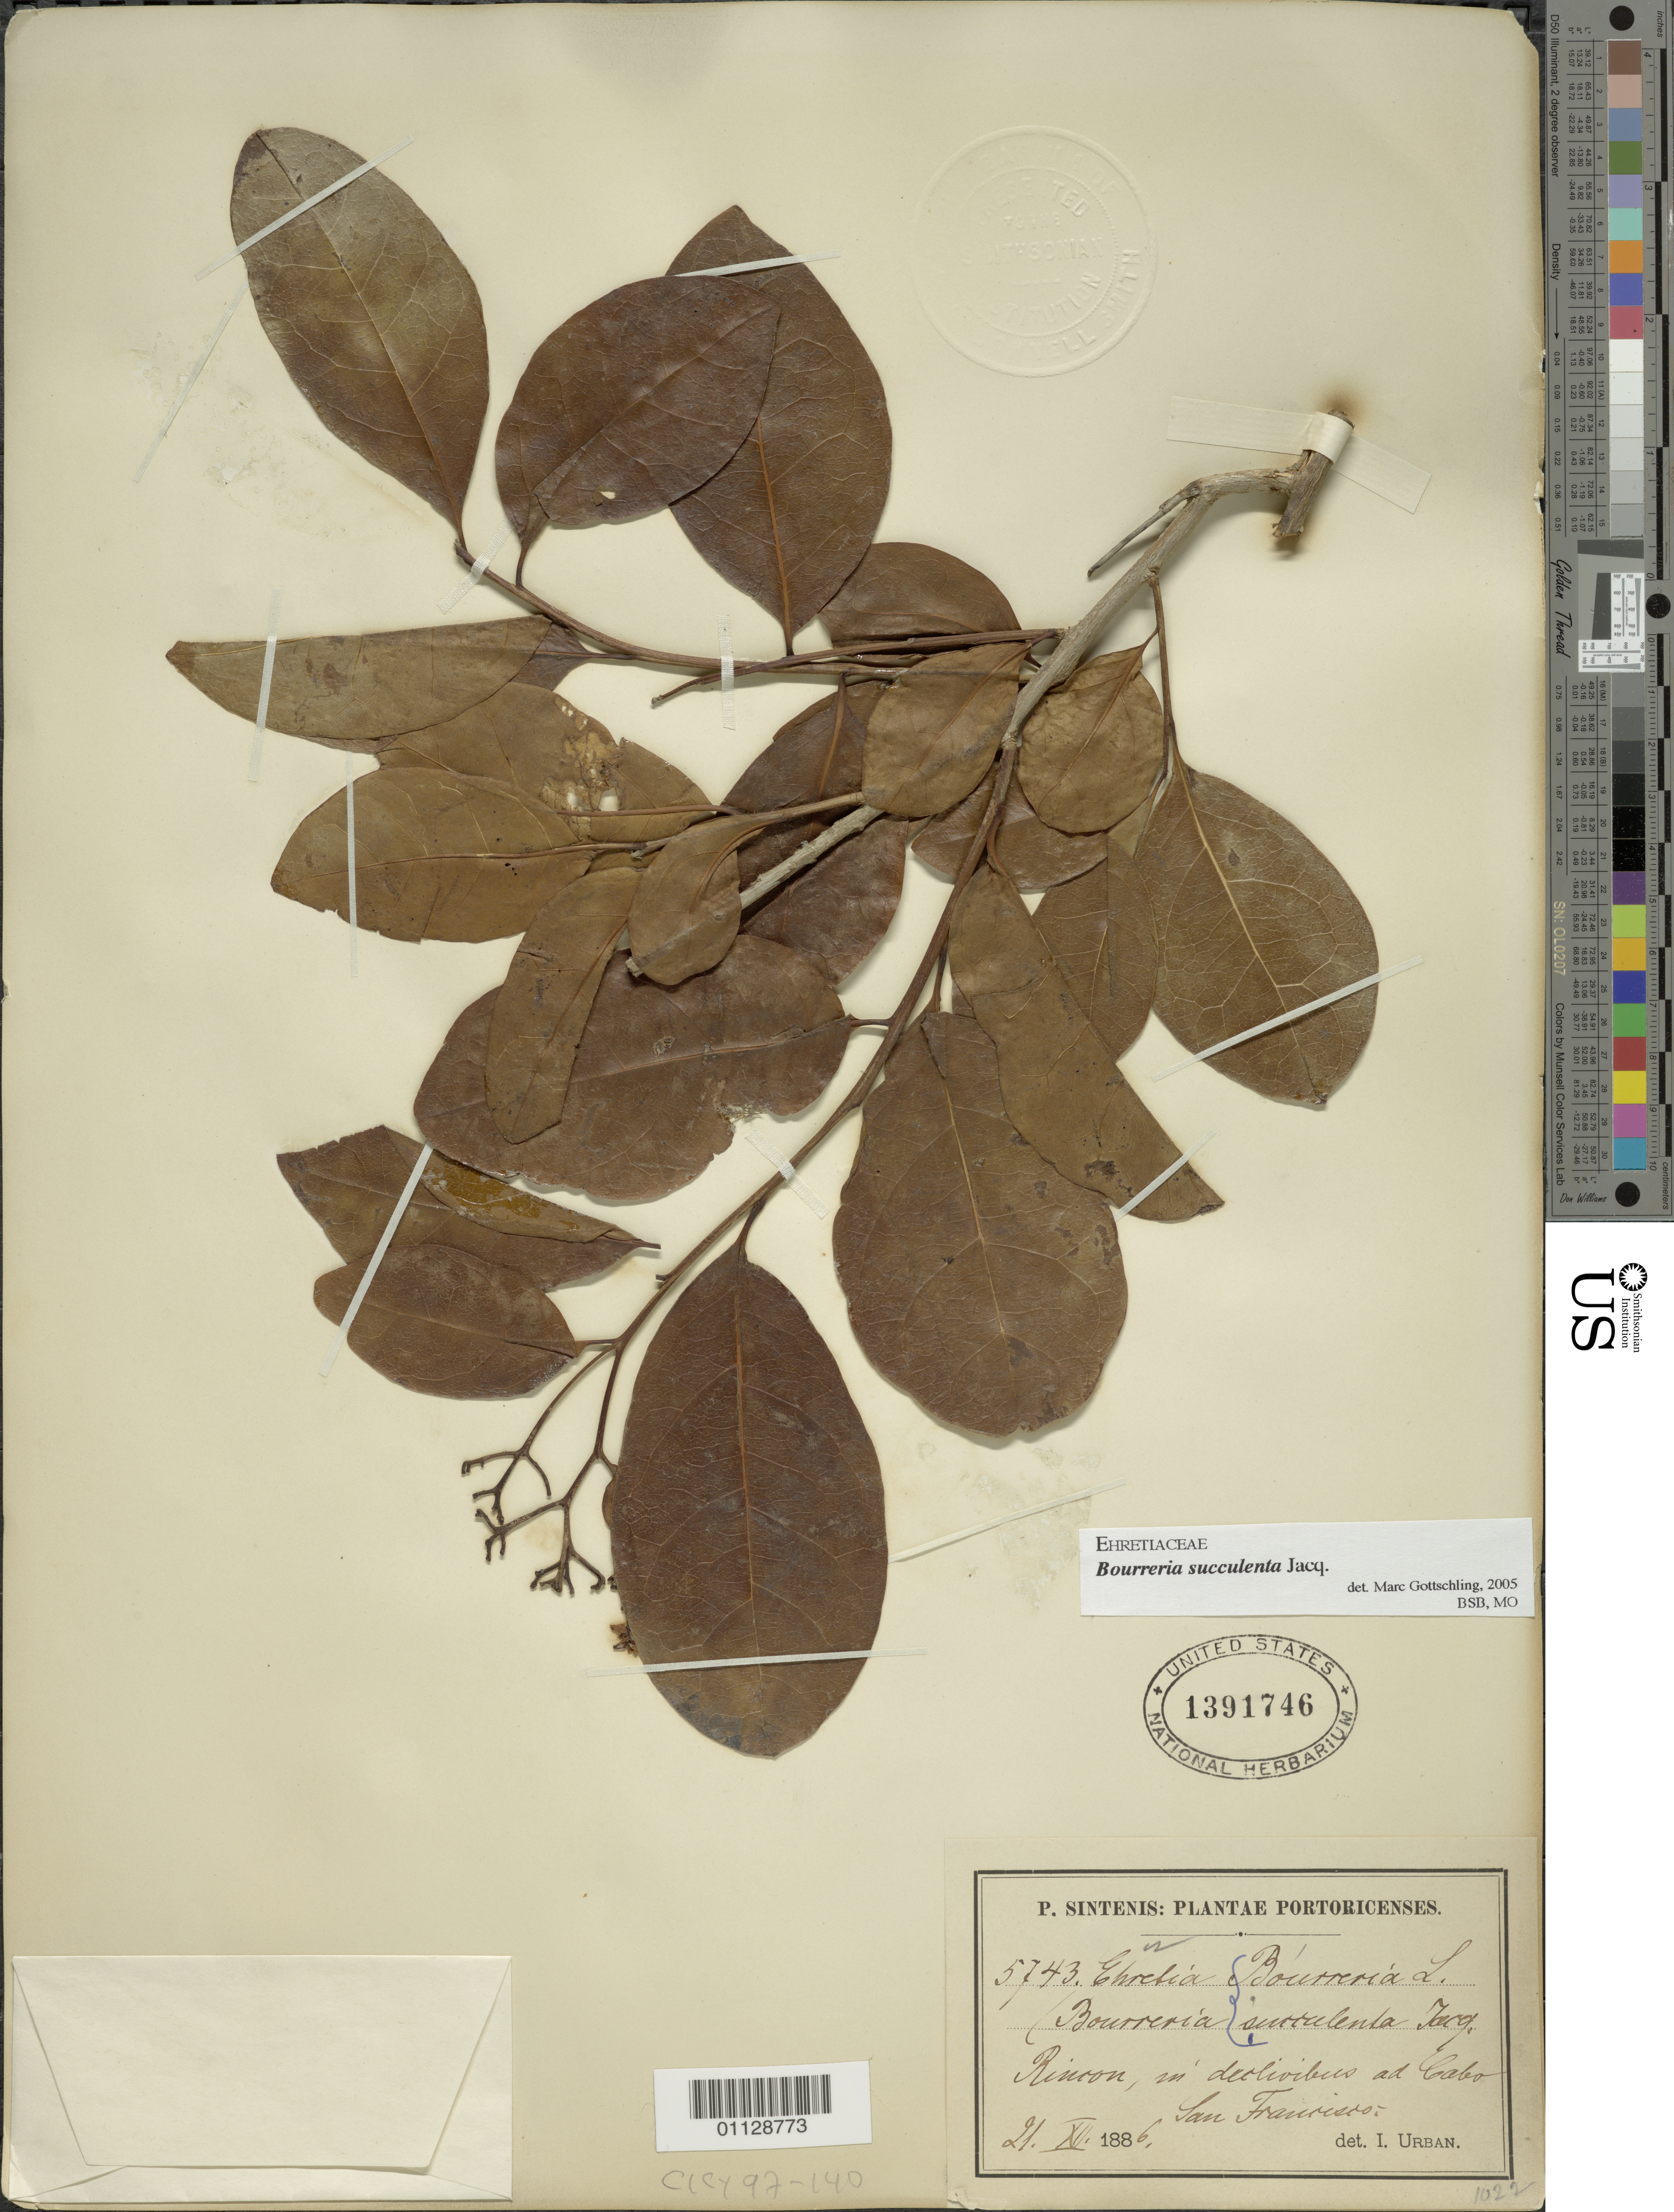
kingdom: Plantae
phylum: Tracheophyta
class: Magnoliopsida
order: Boraginales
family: Ehretiaceae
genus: Bourreria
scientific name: Bourreria succulenta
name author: Jacq.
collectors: P. Sintenis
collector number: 5743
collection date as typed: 21 Dec 1886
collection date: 1886-12-21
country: Puerto Rico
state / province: Rincón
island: Puerto Rico I.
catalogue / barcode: US 1391746